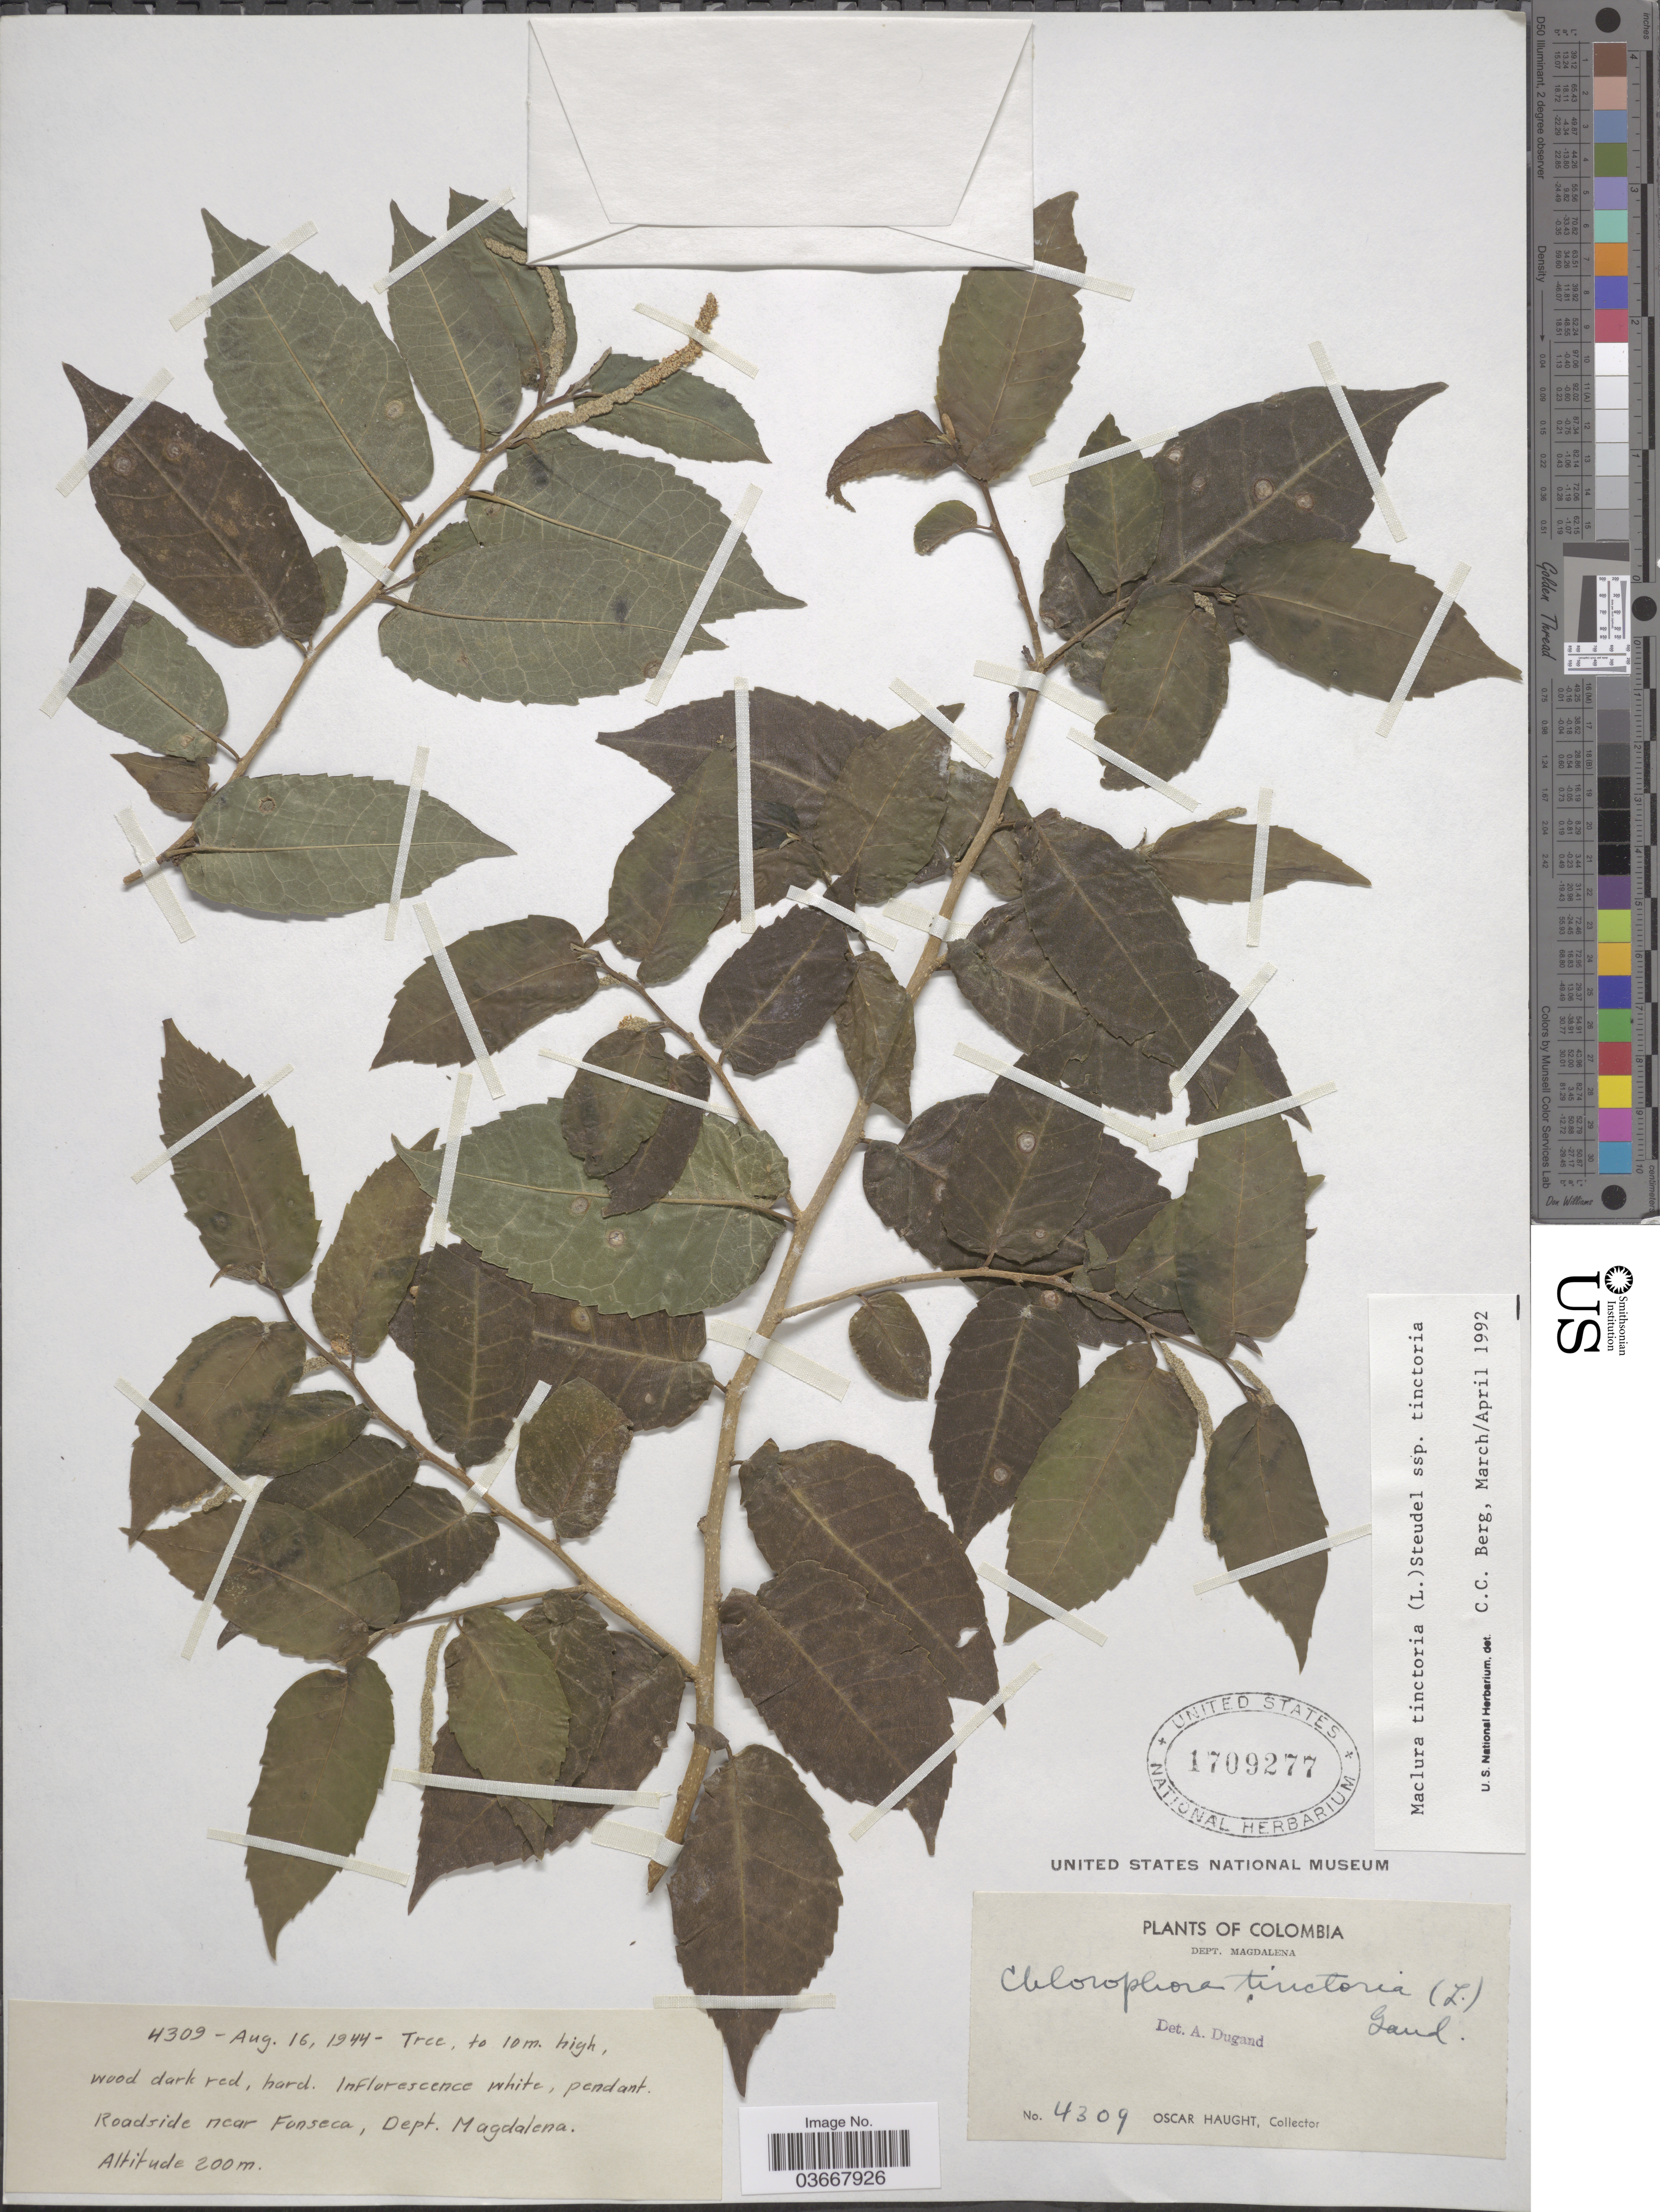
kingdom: Plantae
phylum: Tracheophyta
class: Magnoliopsida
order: Rosales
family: Moraceae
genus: Maclura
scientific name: Maclura tinctoria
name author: (L.) D. Don ex Steud.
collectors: O. L. Haught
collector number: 4309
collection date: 1944-08-16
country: Colombia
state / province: Magdalena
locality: Roadside near Fonseca, Dept. Magdalena.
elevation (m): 200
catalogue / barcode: US 1709277